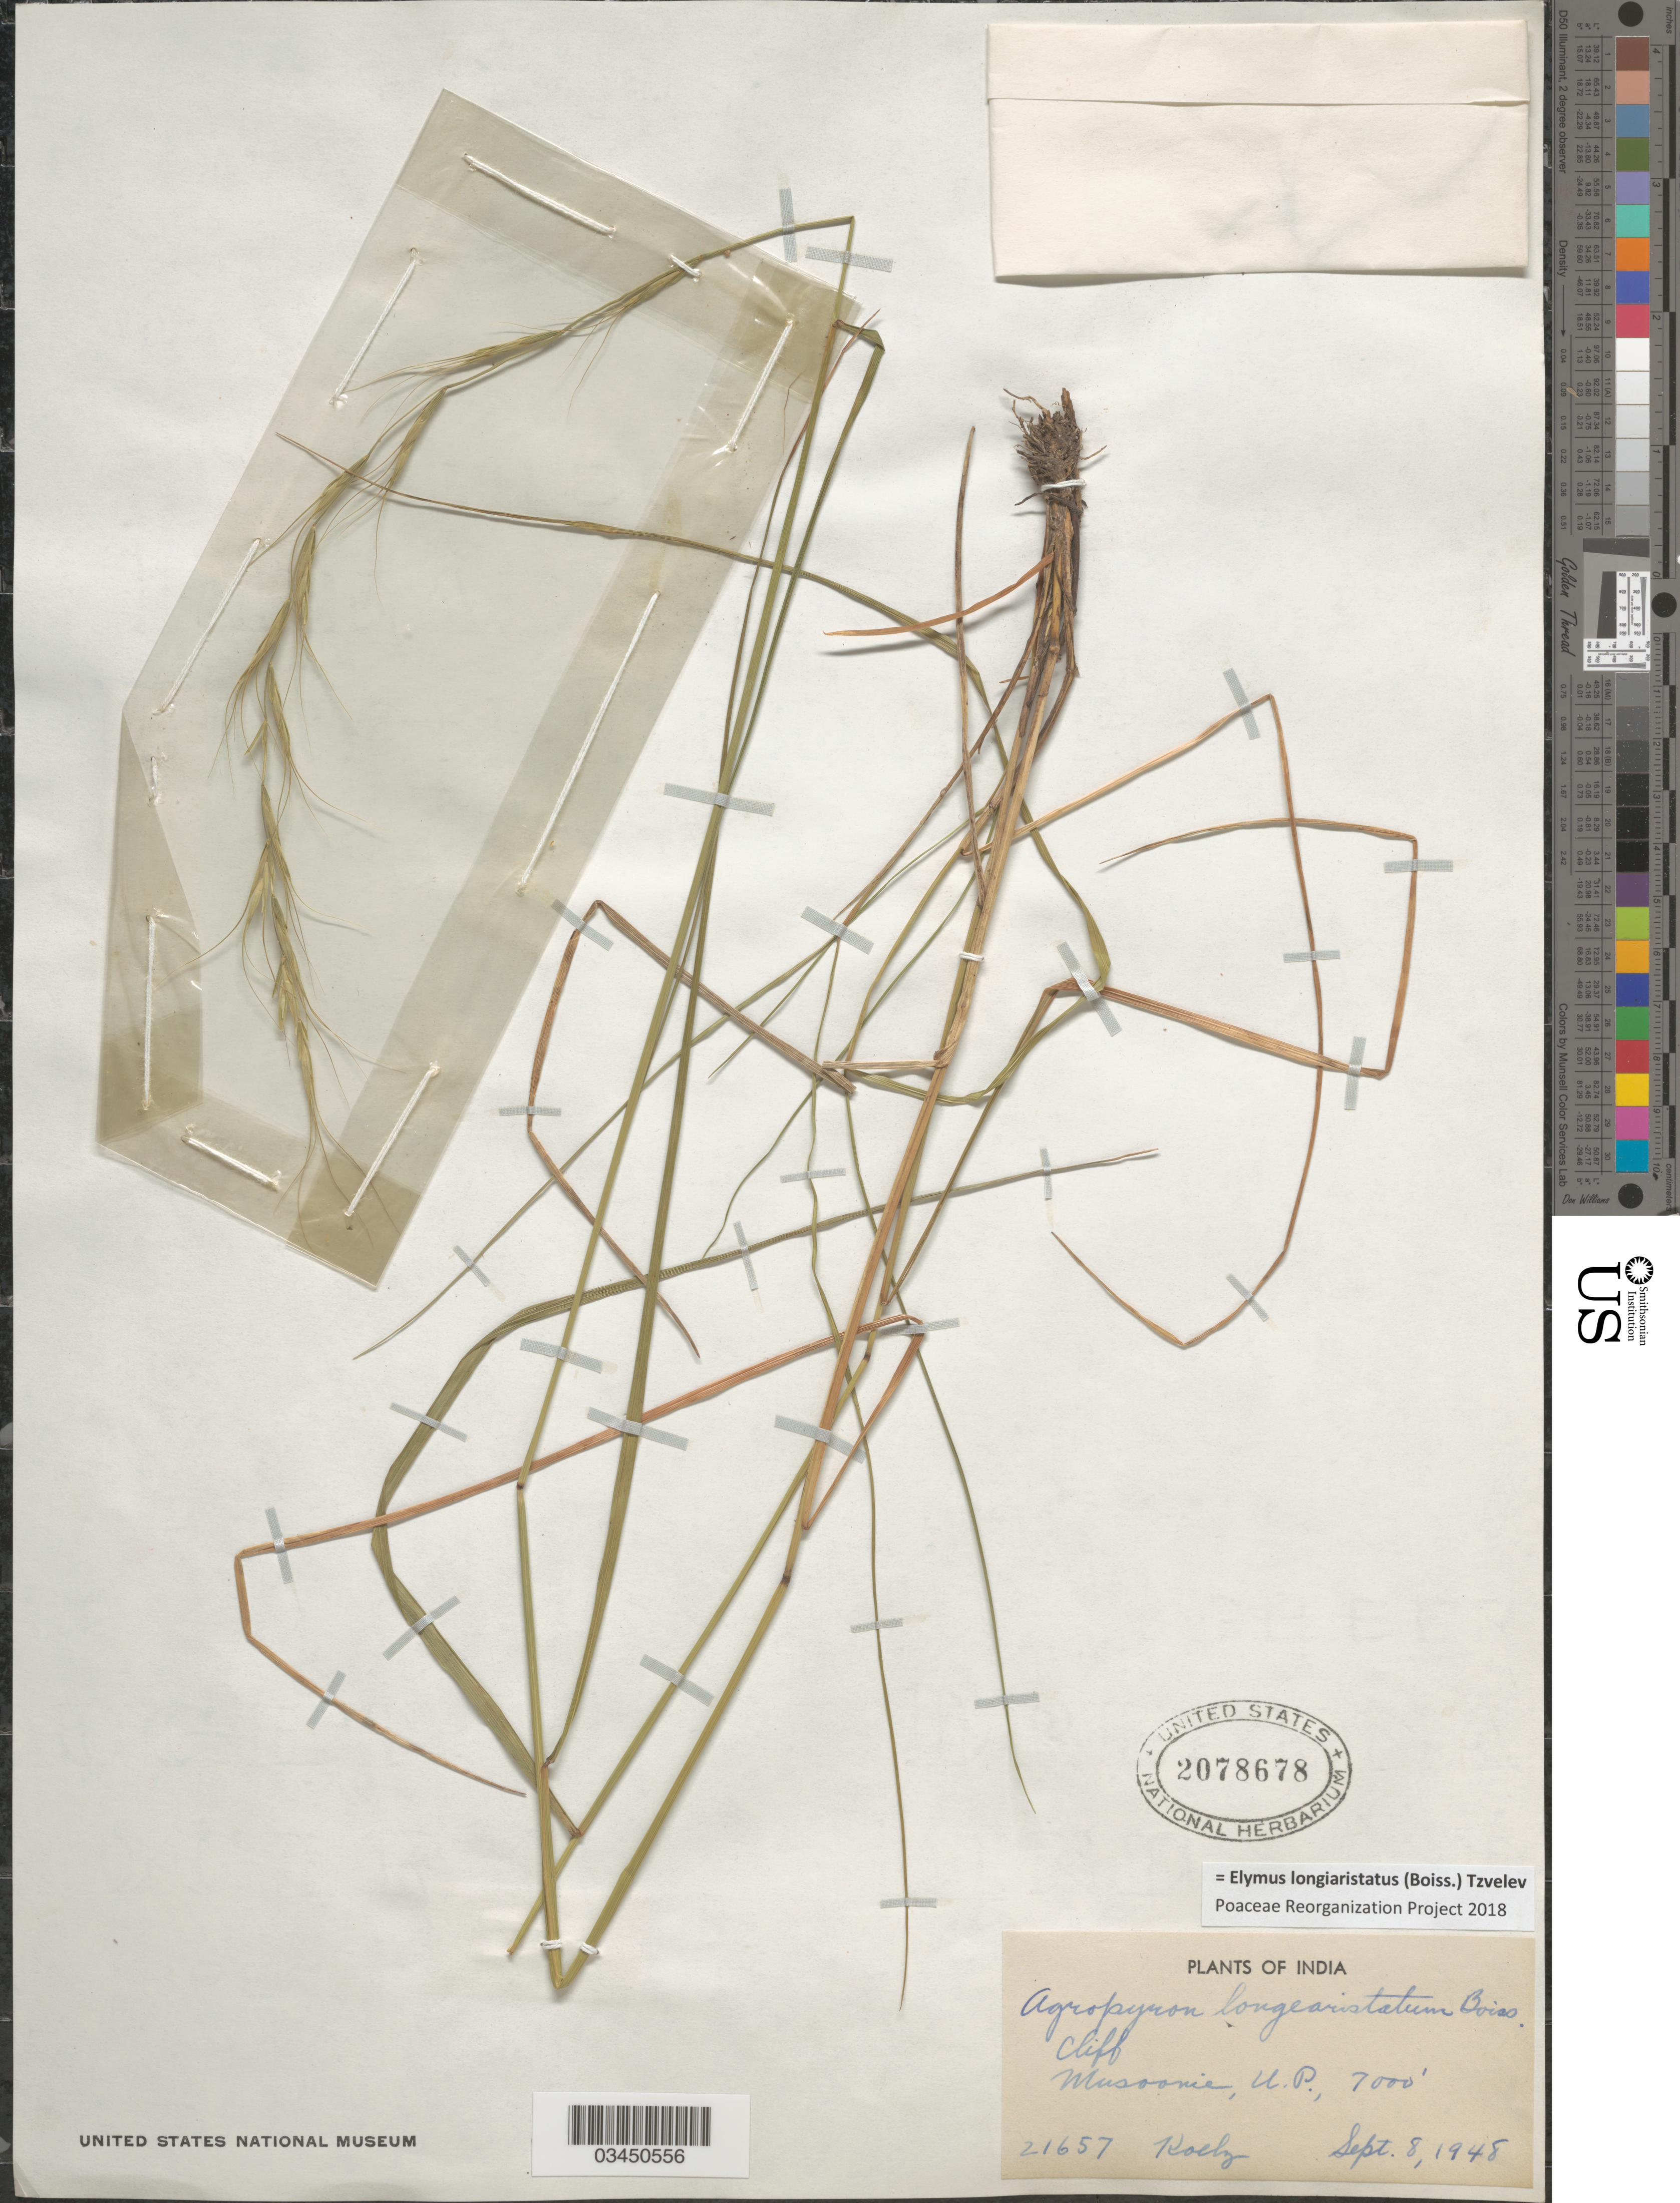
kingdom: Plantae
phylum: Tracheophyta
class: Liliopsida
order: Poales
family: Poaceae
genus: Elymus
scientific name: Elymus longiaristatus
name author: (Boiss.) Tzvelev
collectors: Koelz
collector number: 21657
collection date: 1948-09-08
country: India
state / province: Uttarakhand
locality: Cliff. Musoorie, U. P.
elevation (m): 2134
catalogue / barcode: US 2078678